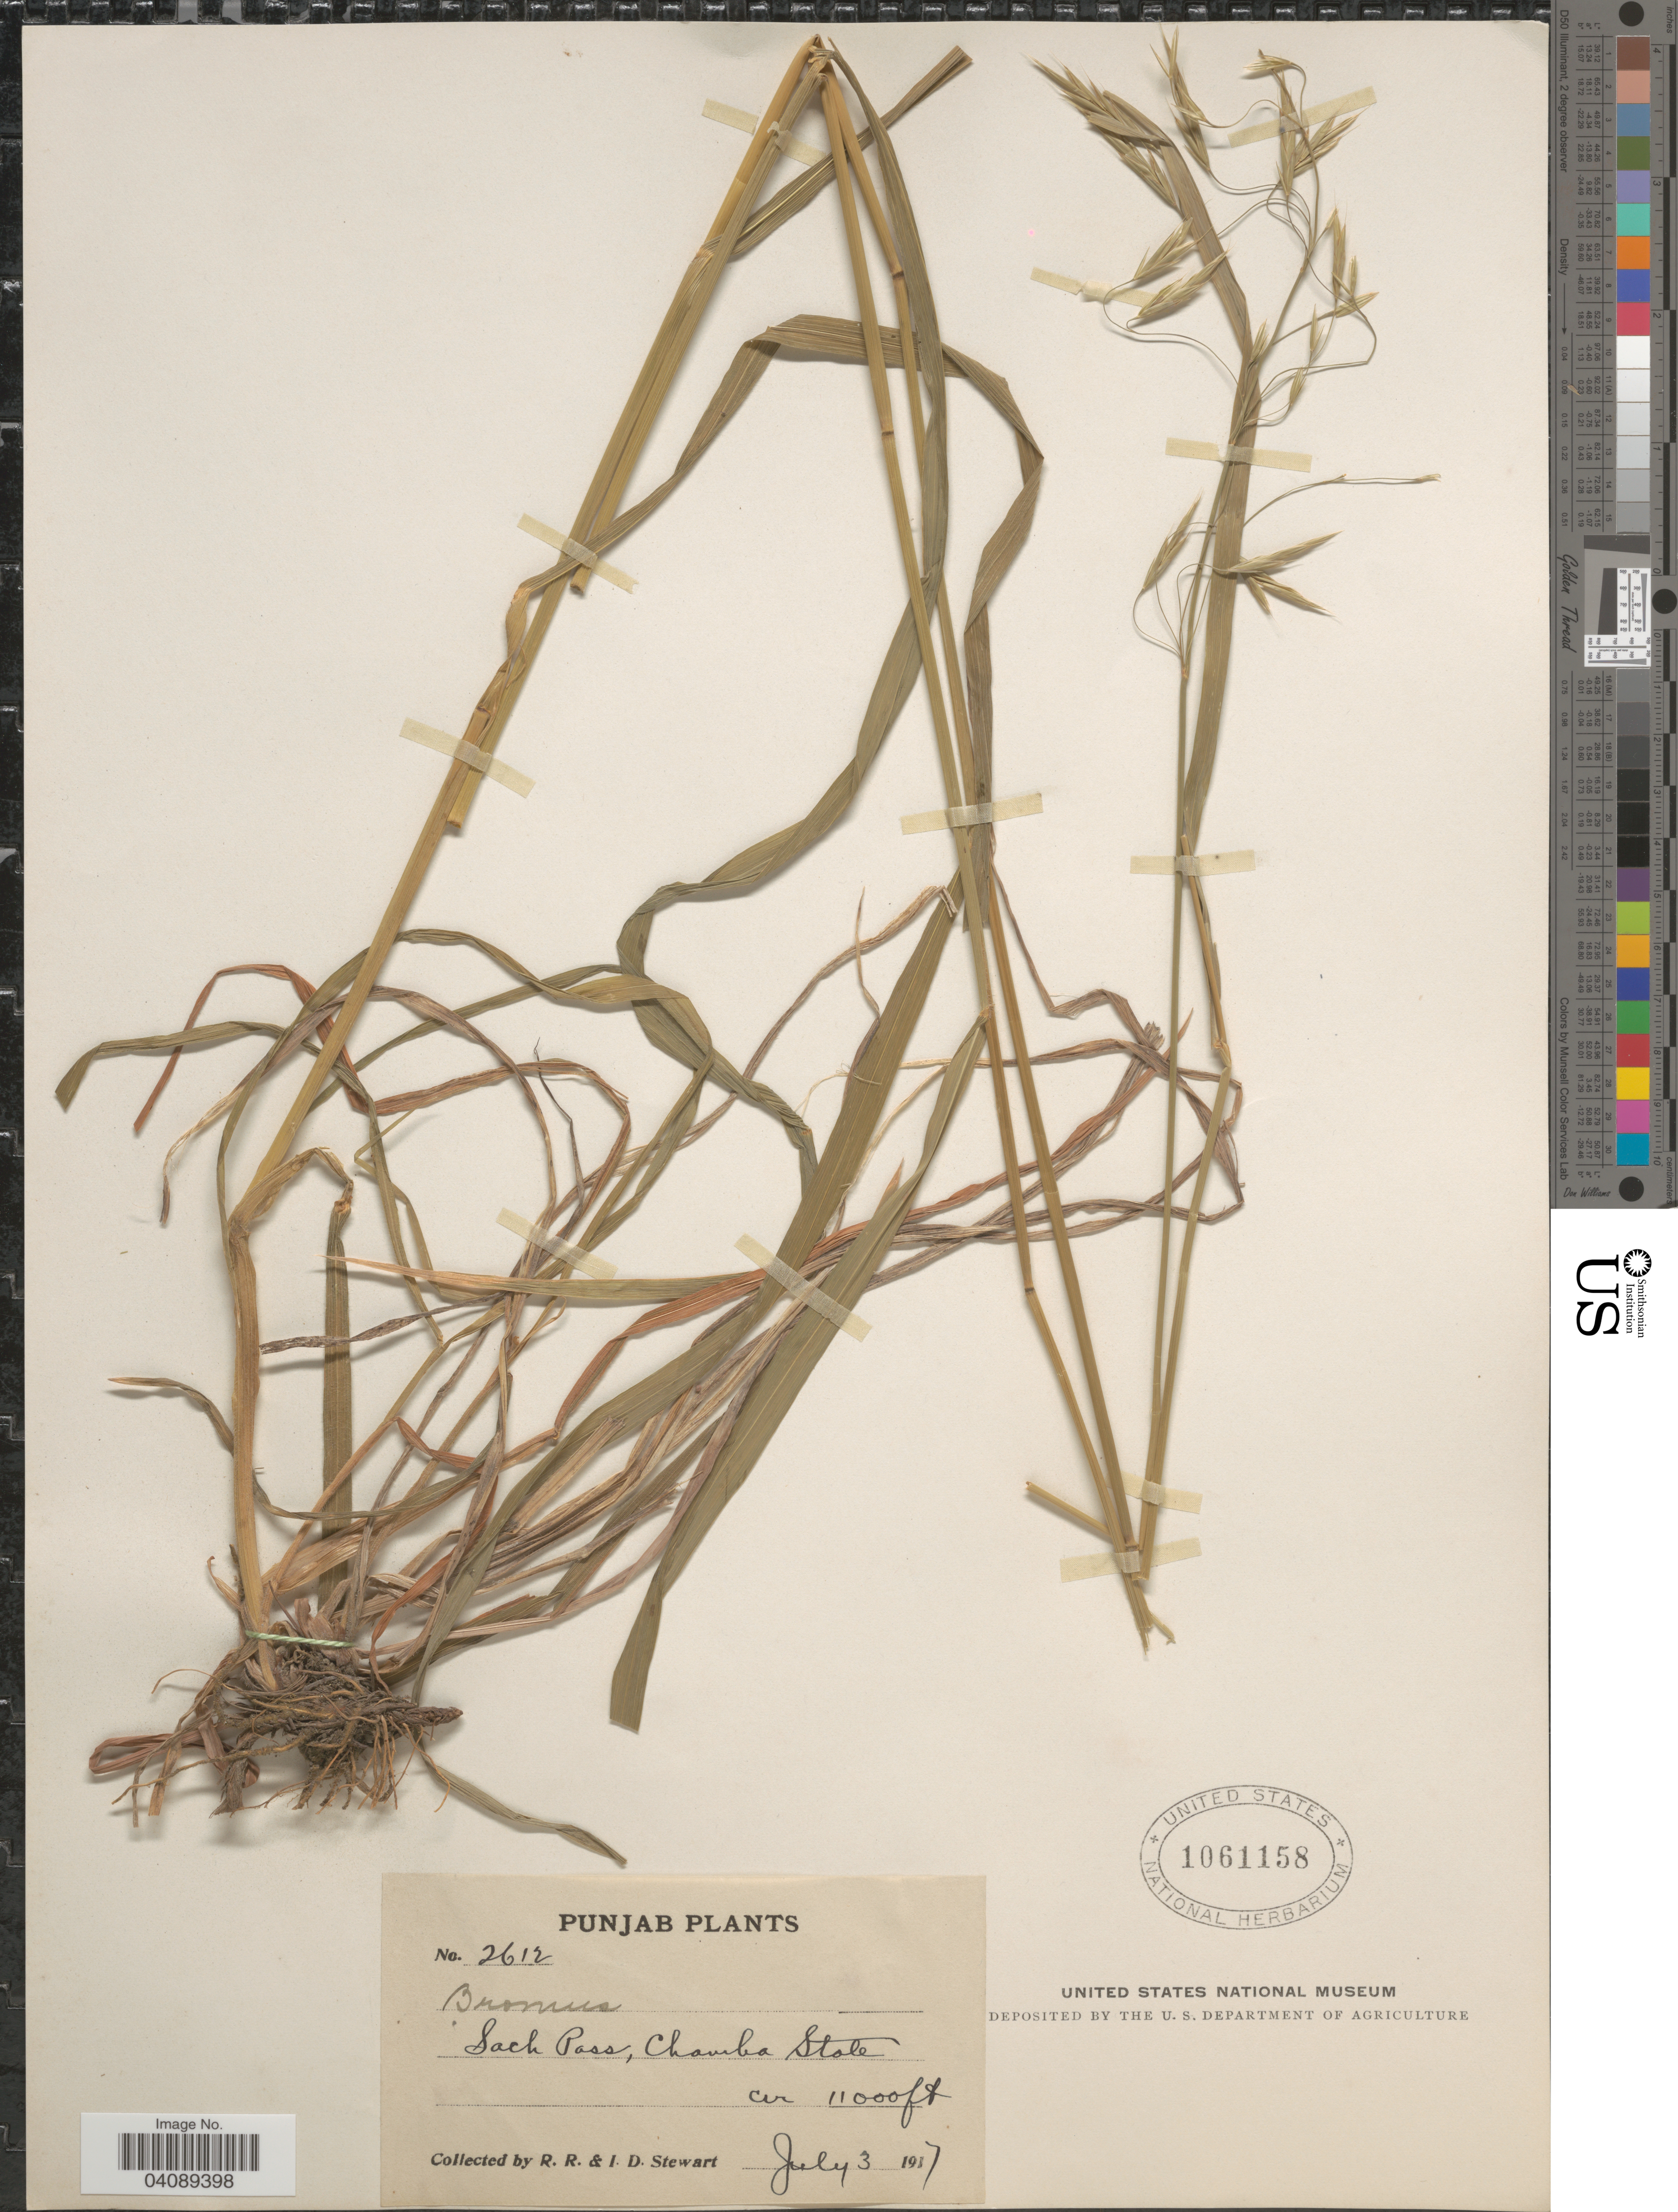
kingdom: Plantae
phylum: Tracheophyta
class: Liliopsida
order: Poales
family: Poaceae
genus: Bromus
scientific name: Bromus sp.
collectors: R. Stewart & I. Stewart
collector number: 2612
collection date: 1917-07-03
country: India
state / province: Punjab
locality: Sach Pass, Chamba State.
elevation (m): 3353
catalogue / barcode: US 1061158